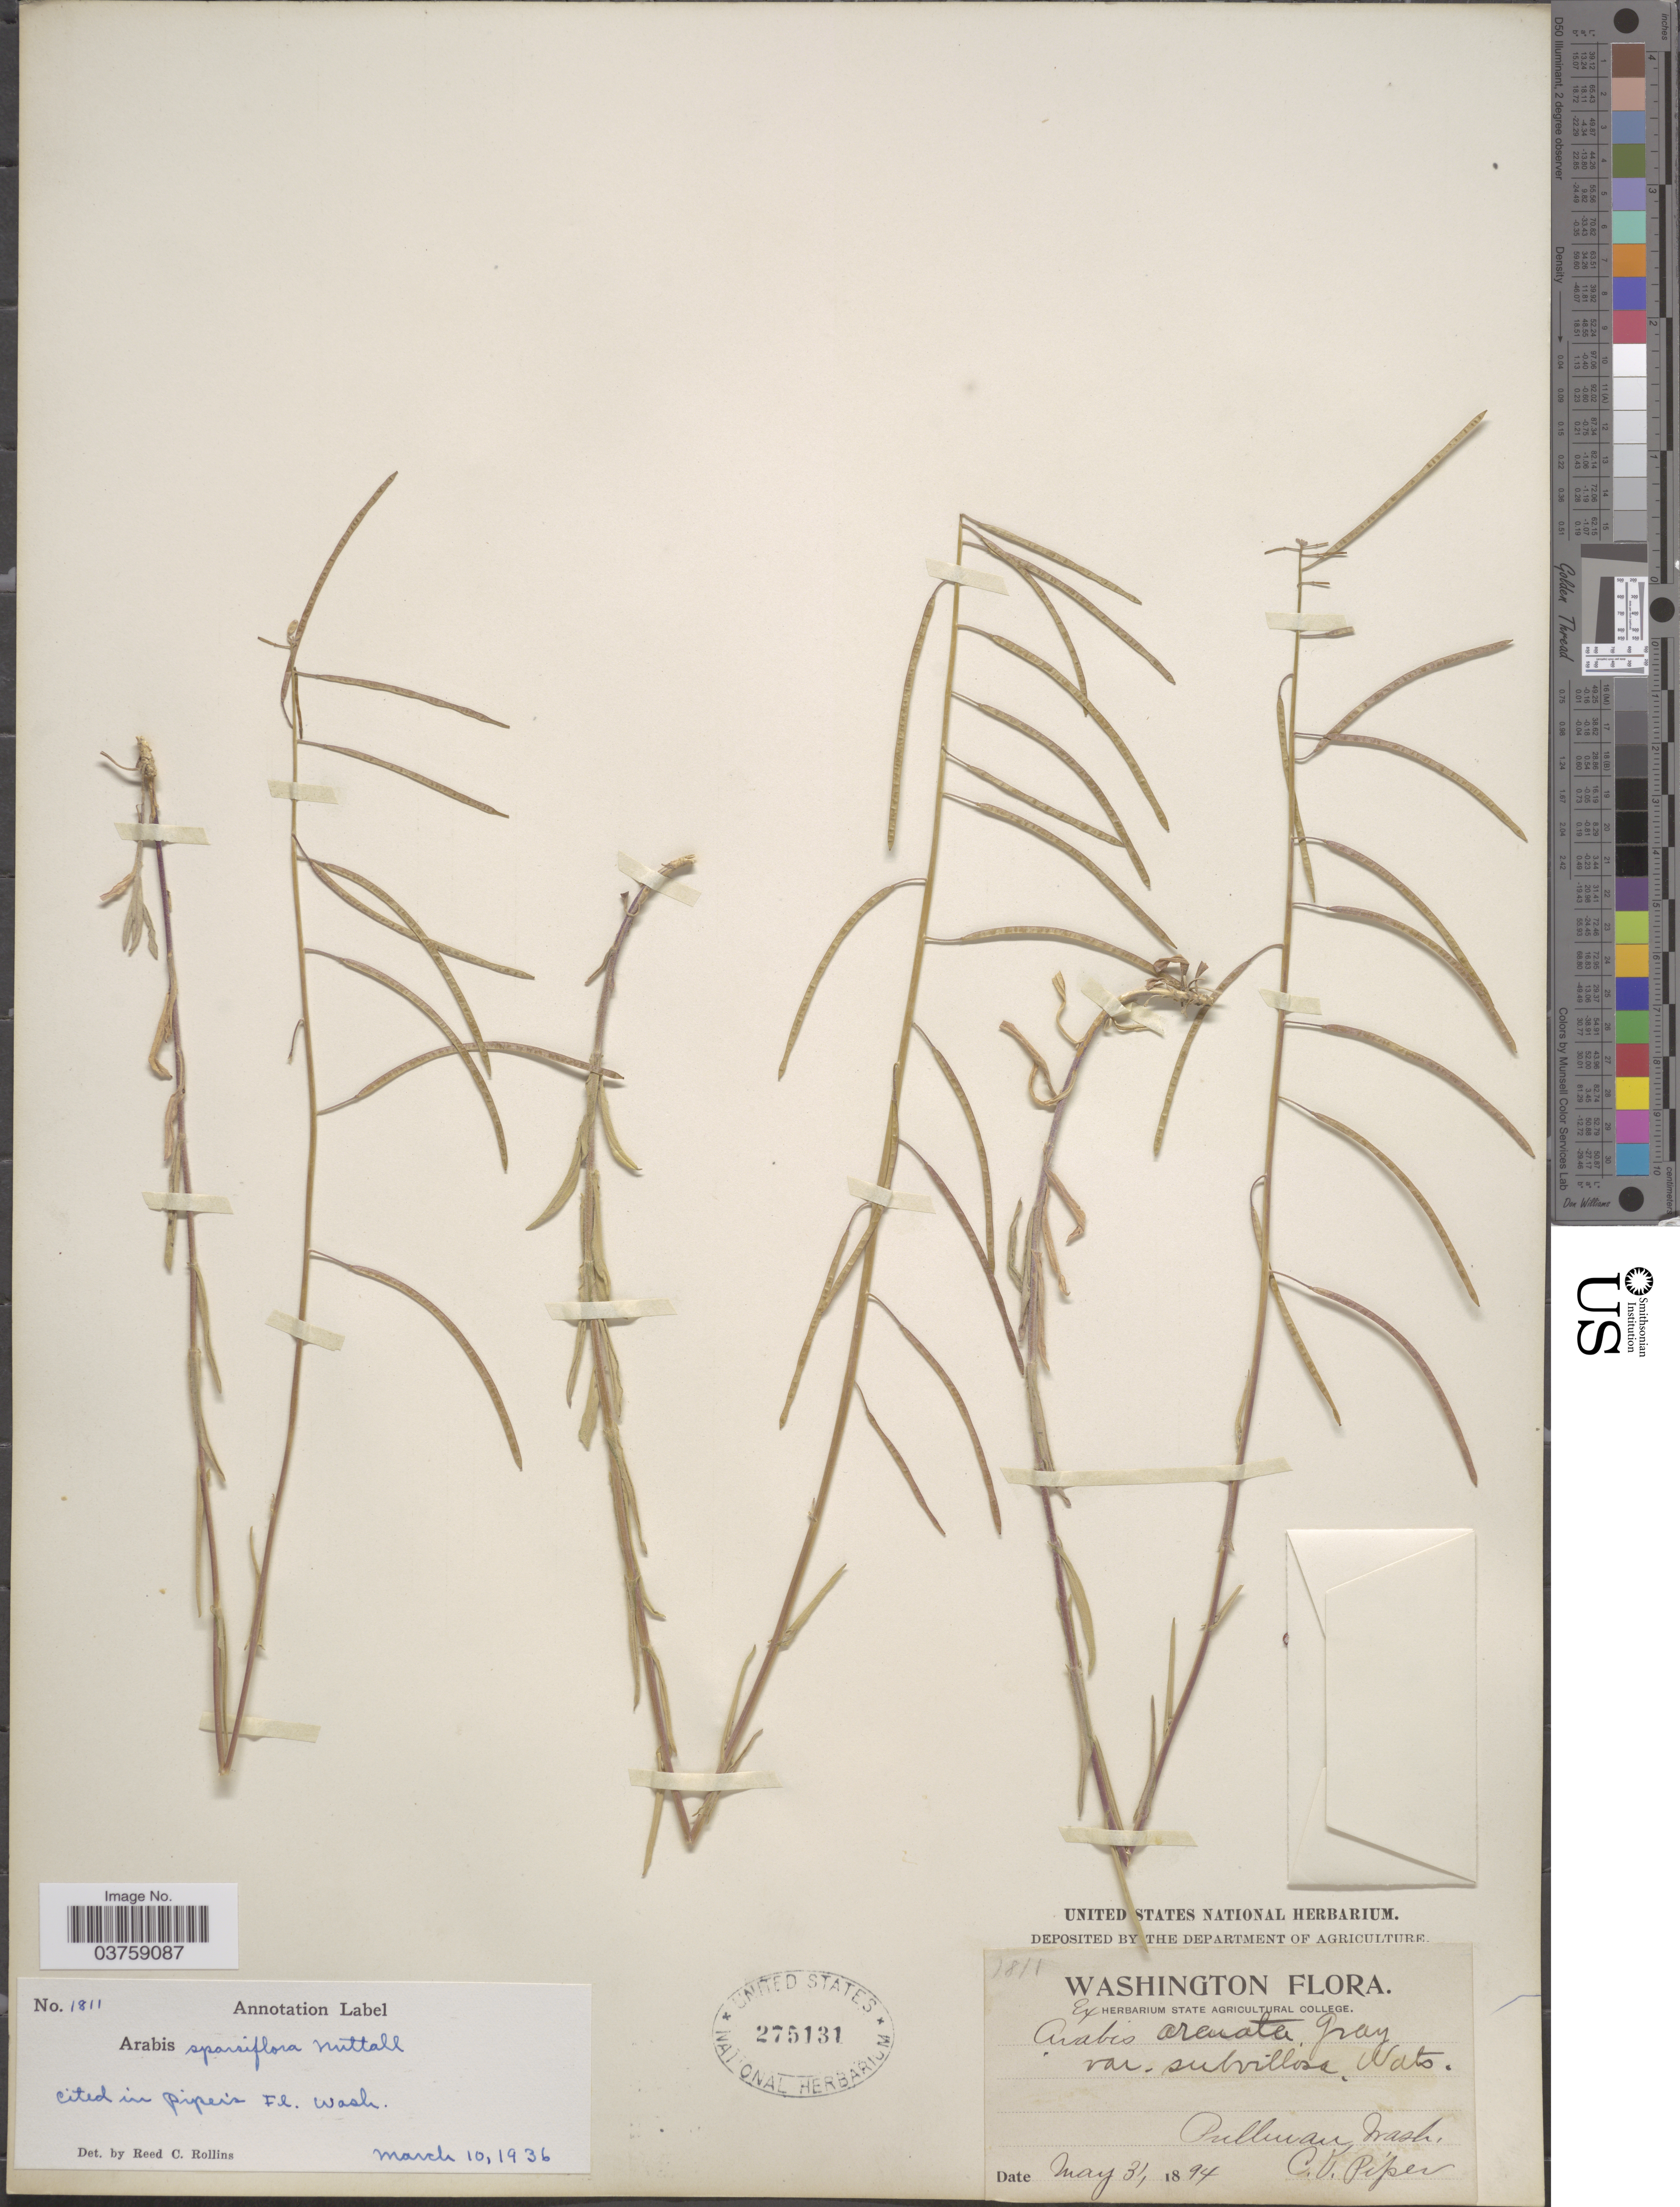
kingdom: Plantae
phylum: Tracheophyta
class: Magnoliopsida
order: Brassicales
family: Brassicaceae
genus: Arabis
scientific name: Arabis sparsiflora var. subvillosa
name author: (S. Watson) Rollins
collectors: C. V. Piper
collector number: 1811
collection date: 1894-05-31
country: United States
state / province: Washington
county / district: Whitman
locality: Pullman.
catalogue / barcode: US 275131